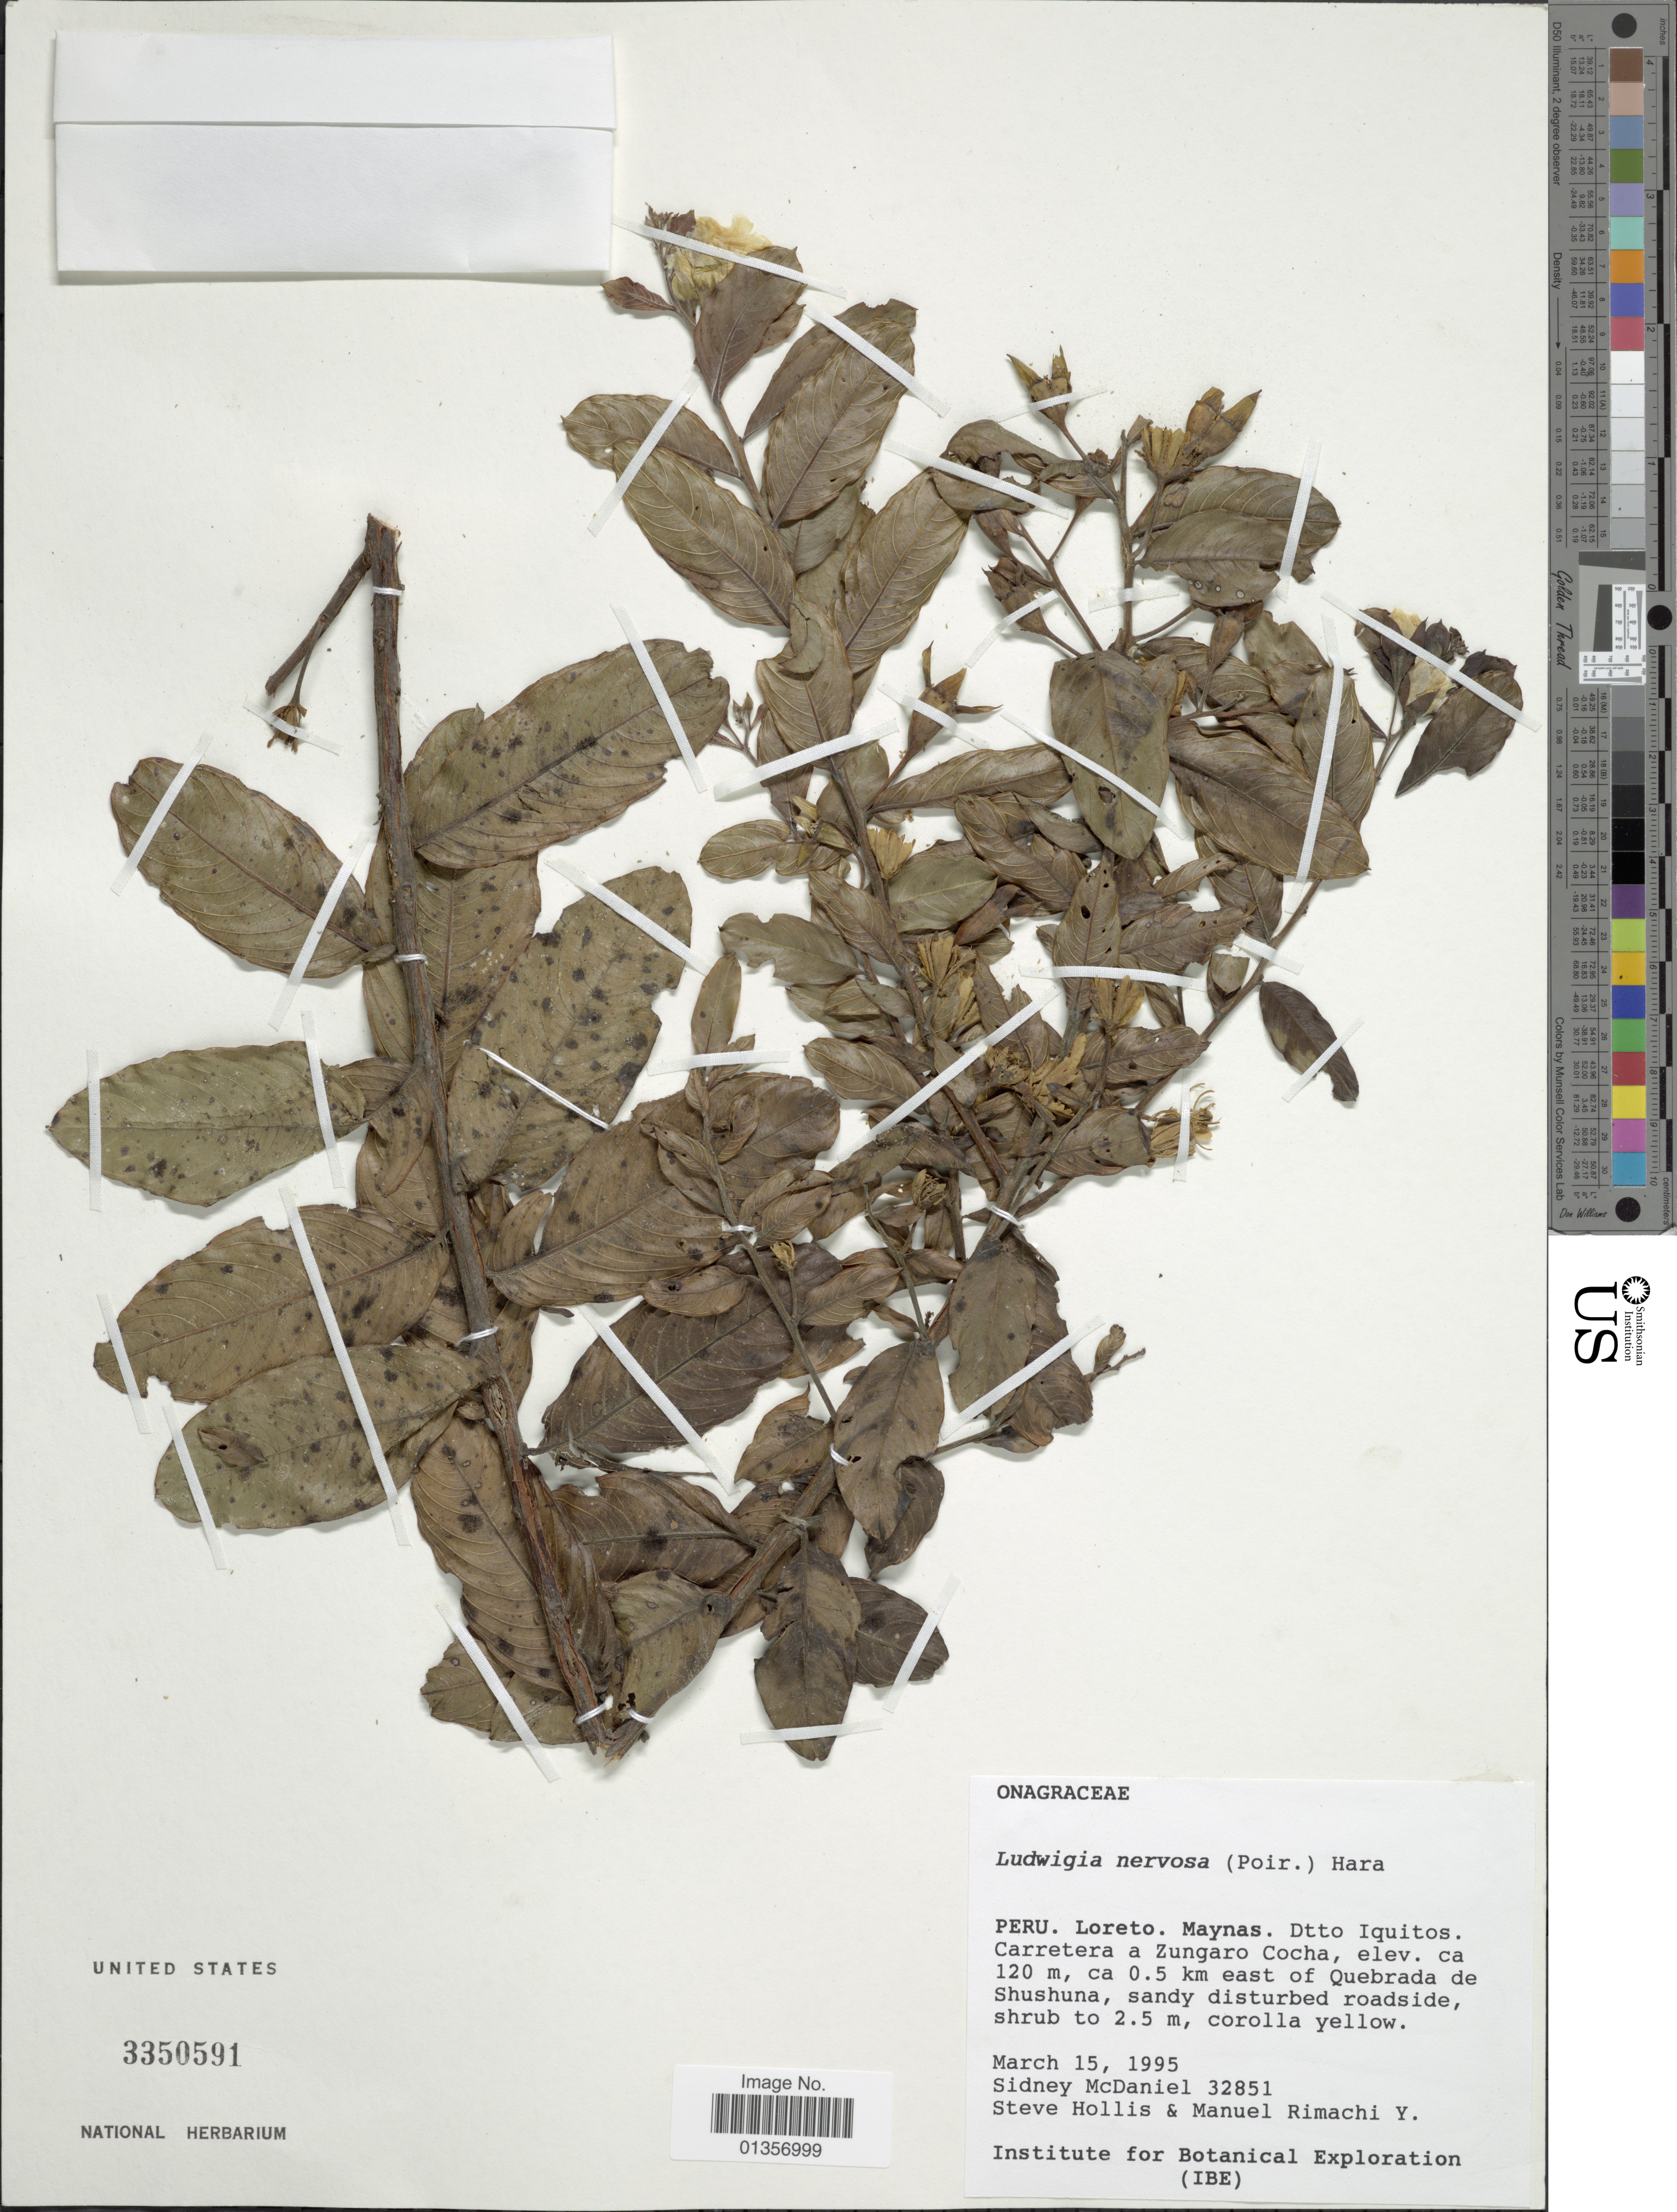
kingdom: Plantae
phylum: Tracheophyta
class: Magnoliopsida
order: Myrtales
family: Onagraceae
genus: Ludwigia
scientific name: Ludwigia nervosa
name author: (Poir.) H. Hara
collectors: S. McDaniel, S. Hollis & M. Rimachi Y.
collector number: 32851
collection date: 1995-03-15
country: Peru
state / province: Loreto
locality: Maynas. Dtto Iquitos. Carretera a Zungaro Cocha, ca 0.5 km east of Quebrada de Shushuna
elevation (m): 120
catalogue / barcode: US 3350591